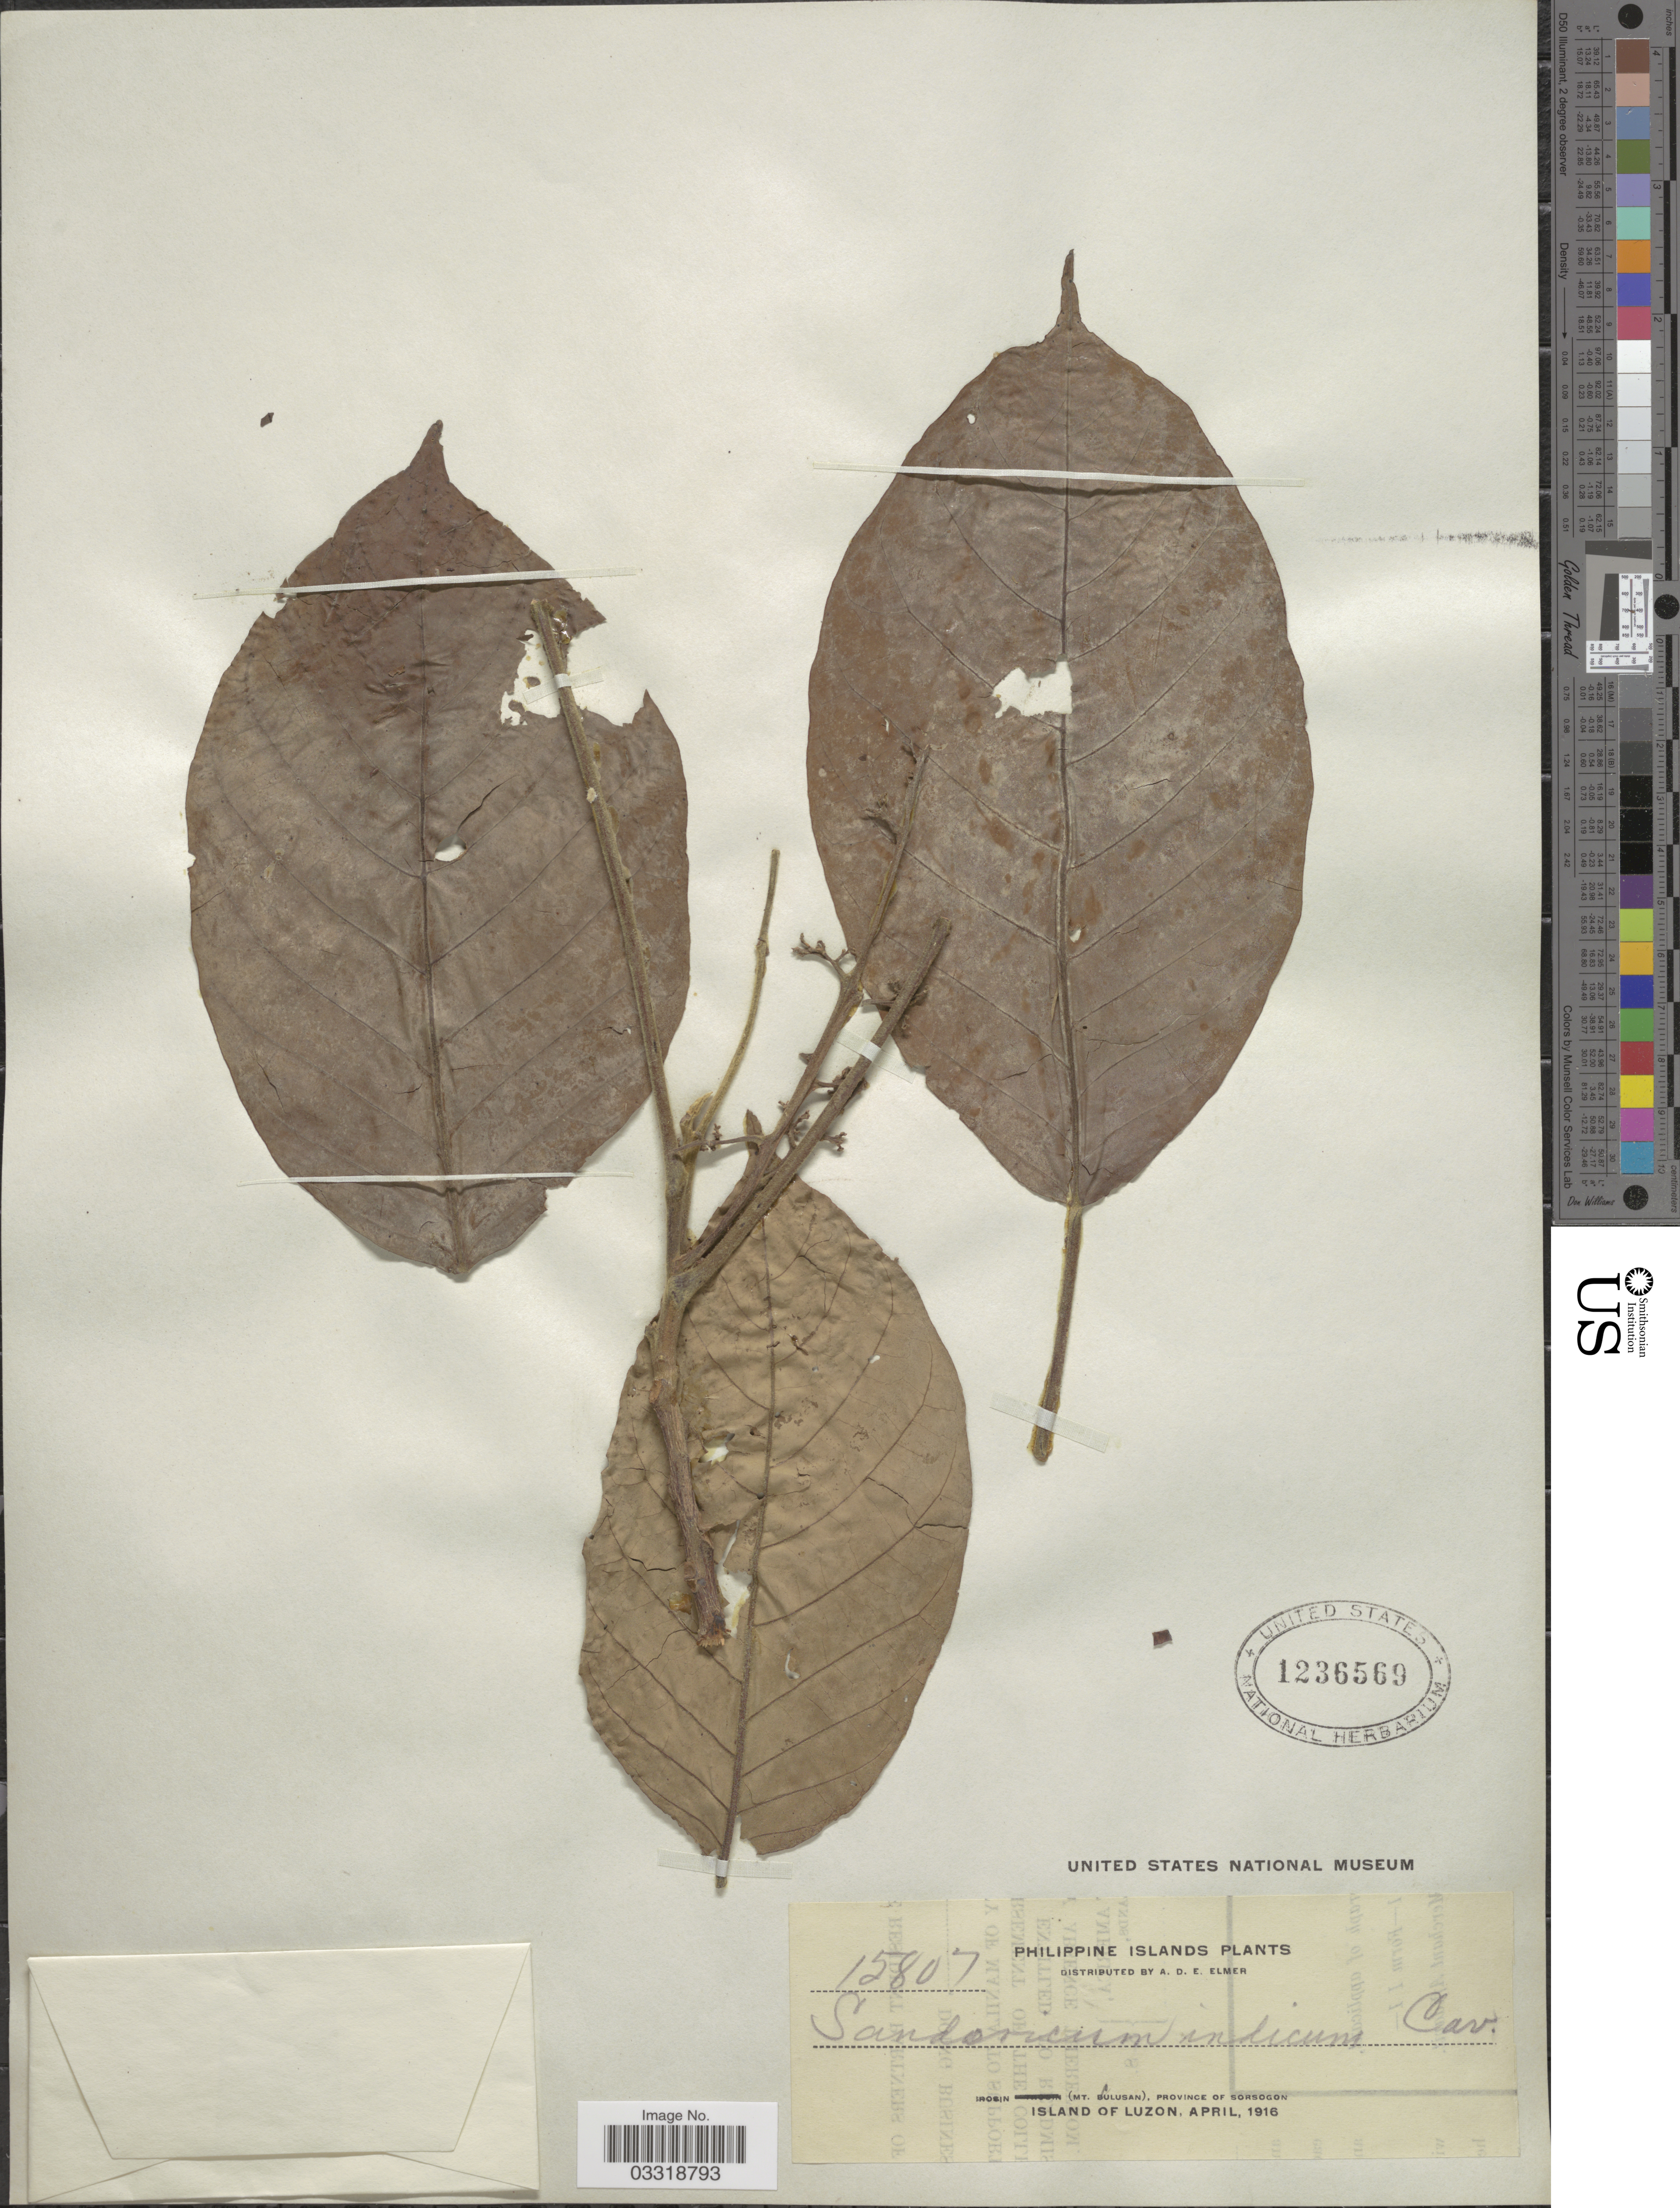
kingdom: Plantae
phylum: Tracheophyta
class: Magnoliopsida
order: Sapindales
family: Meliaceae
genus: Sandoricum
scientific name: Sandoricum koetjape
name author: (Burm. f.) Merr.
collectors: A. D. E. Elmer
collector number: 15807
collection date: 1916-04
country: Philippines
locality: Irosin (Mt. Bulusan), Province of Sorsogon. Island of Luzon.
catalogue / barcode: US 1236569